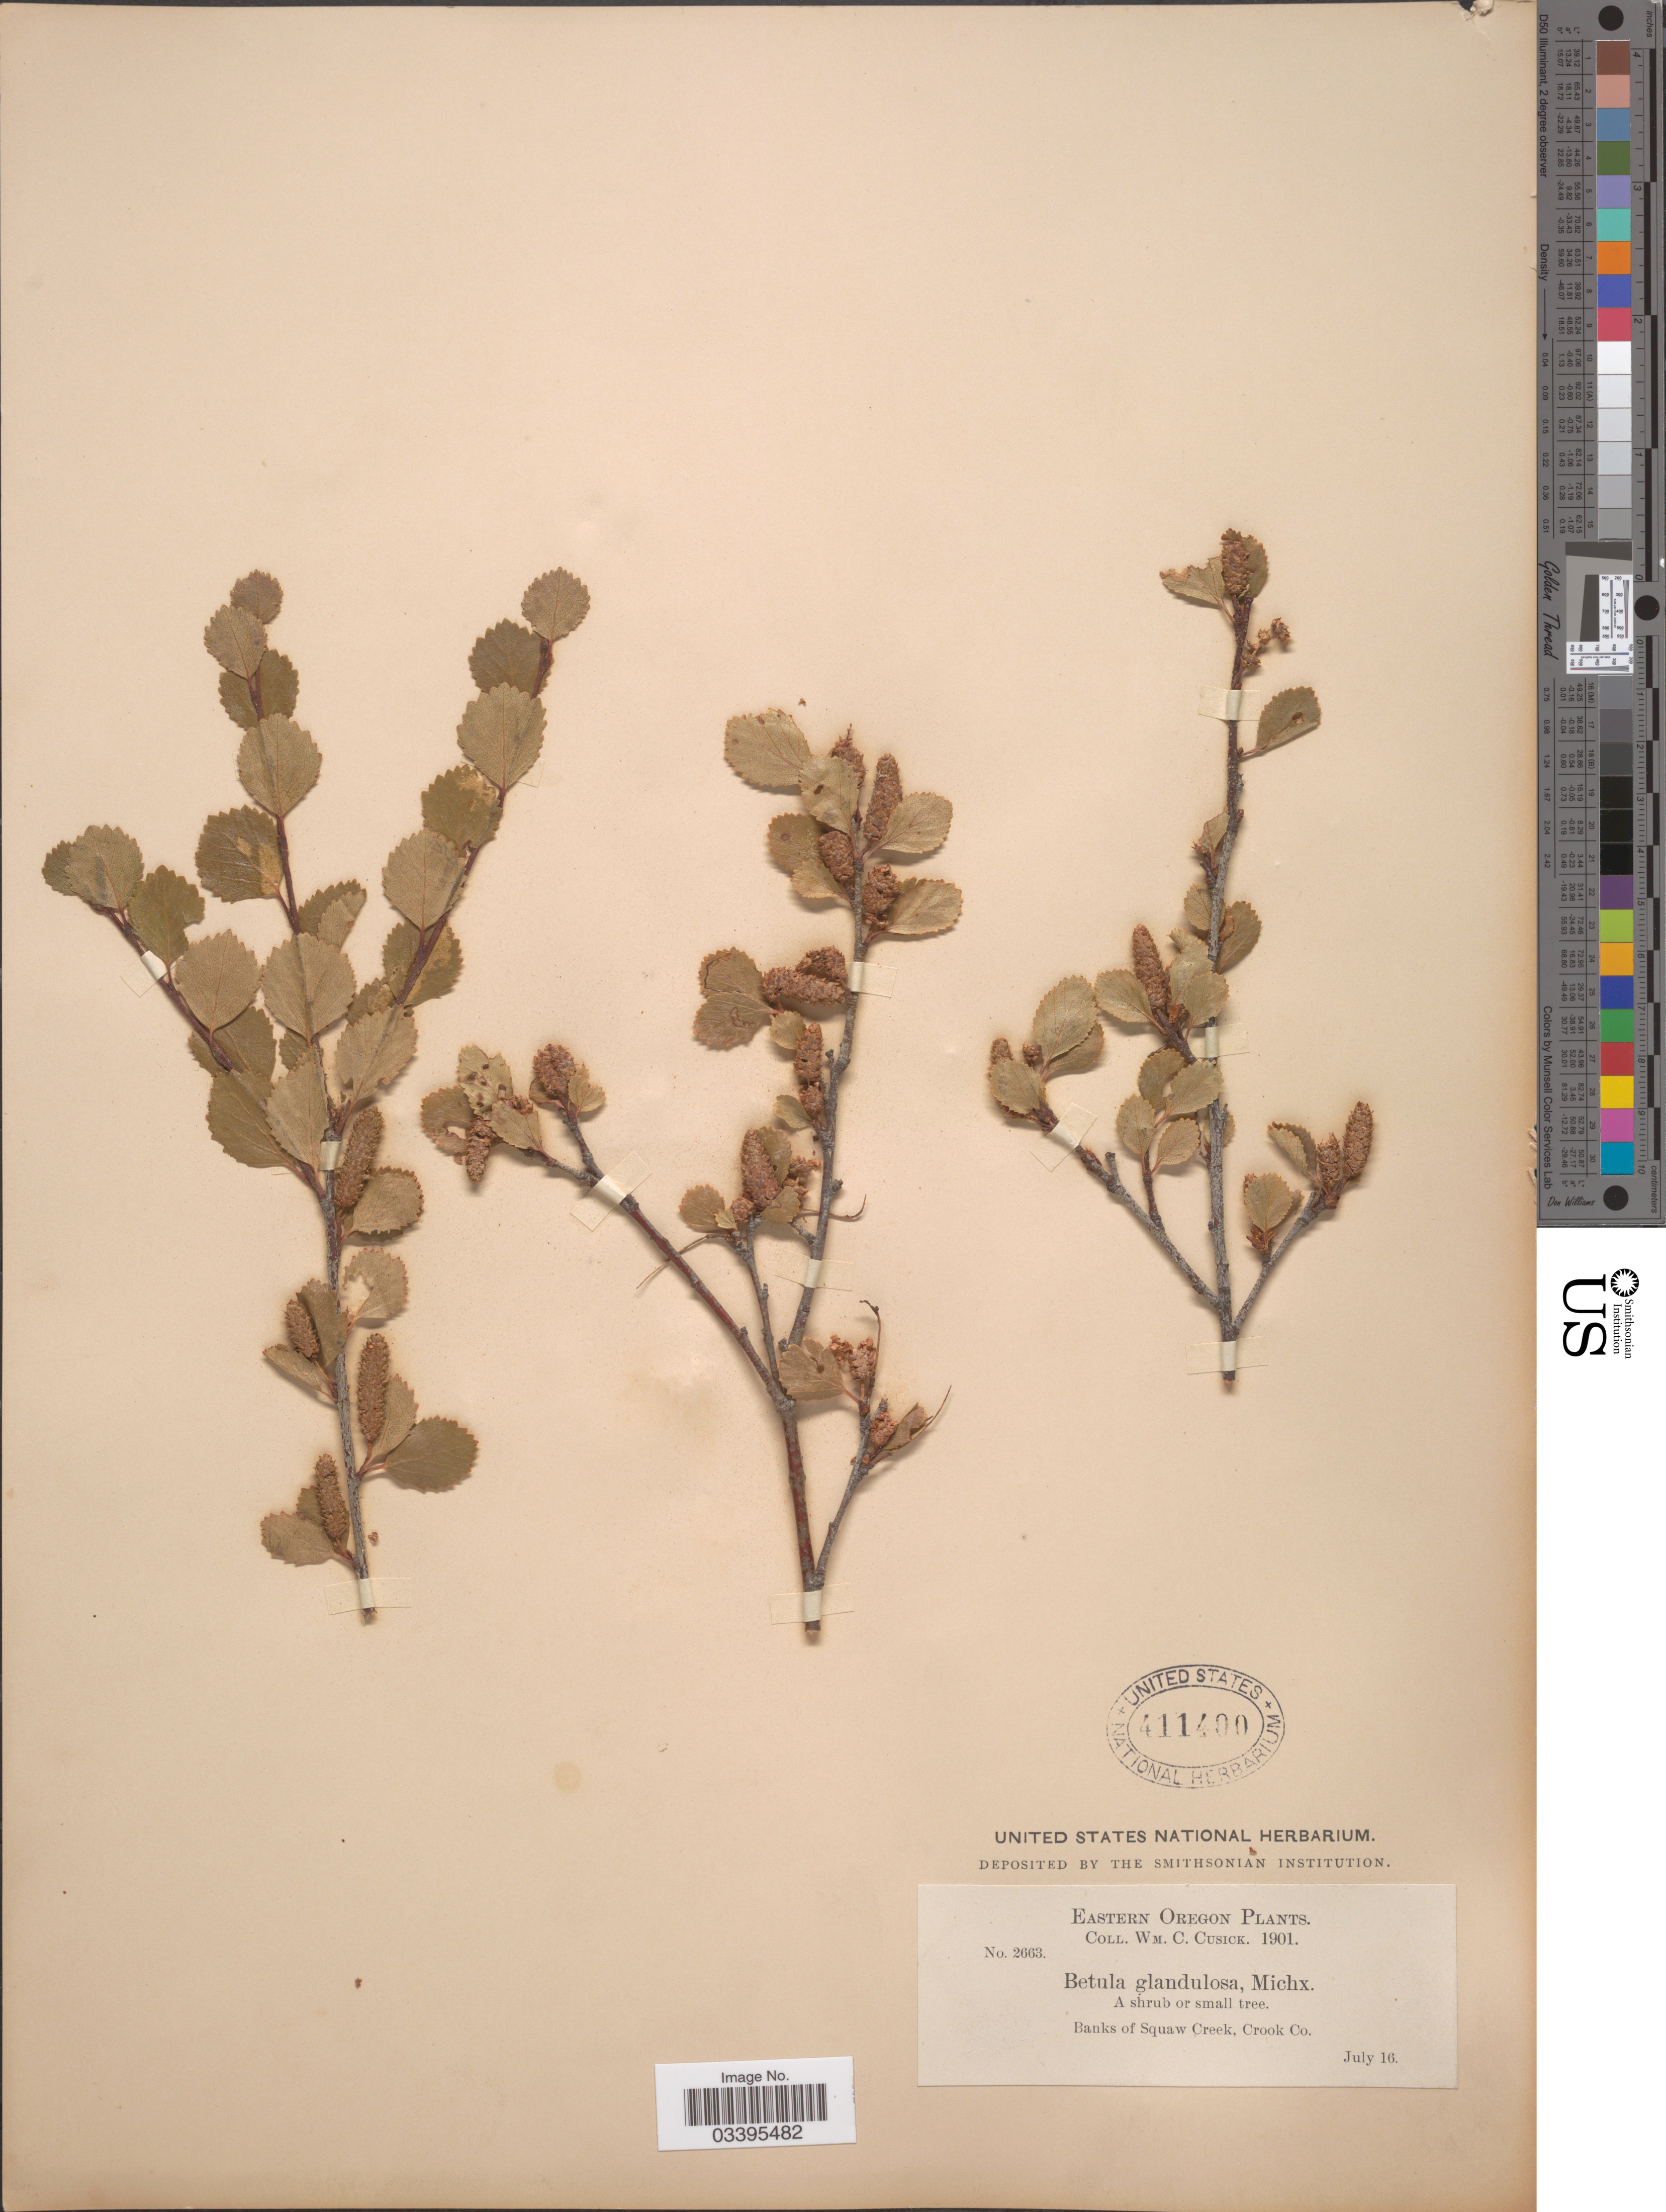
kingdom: Plantae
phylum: Tracheophyta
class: Magnoliopsida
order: Fagales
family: Betulaceae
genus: Betula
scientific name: Betula glandulosa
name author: Michx.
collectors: W. C. Cusick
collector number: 2663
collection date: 1901-07-16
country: United States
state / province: Oregon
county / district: Crook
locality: Eastern Oregon. Banks of Squaw Creek, Crook Co.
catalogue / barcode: US 411400